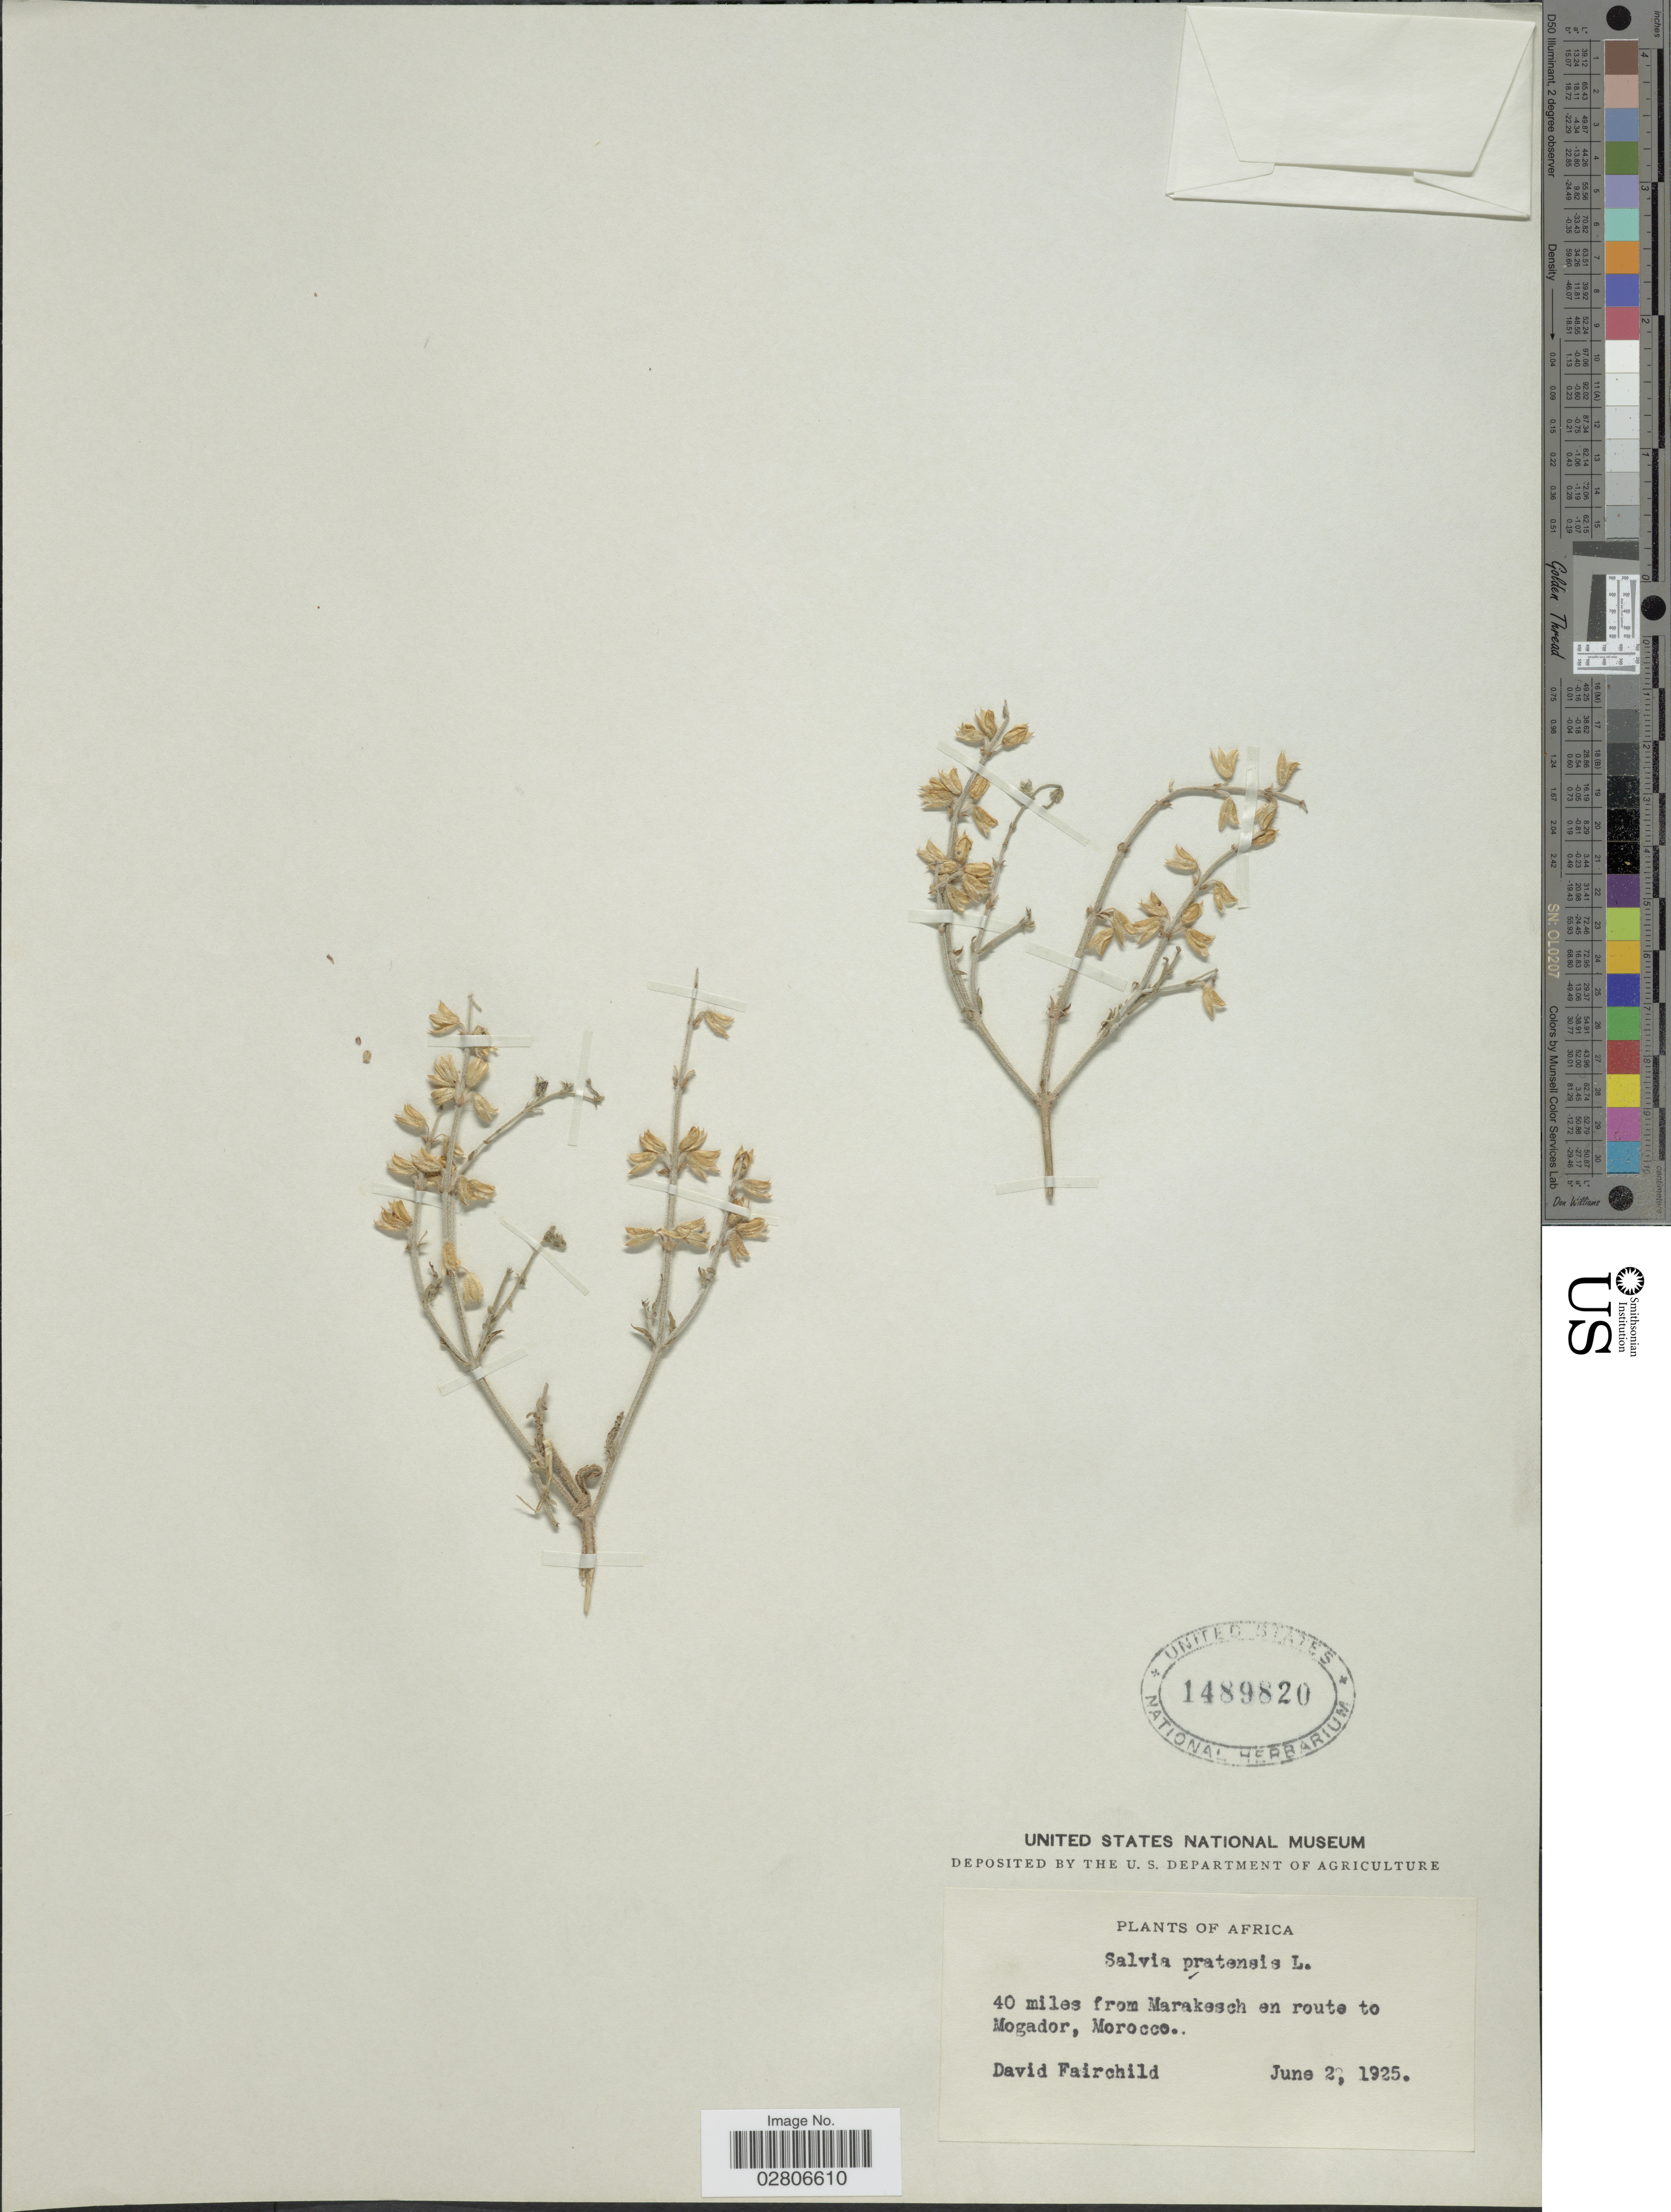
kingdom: Plantae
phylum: Tracheophyta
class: Magnoliopsida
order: Lamiales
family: Lamiaceae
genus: Salvia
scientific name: Salvia pratensis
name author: L.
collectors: D. Fairchild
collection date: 1925-06-02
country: Morocco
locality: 40 miles from Marakesch en route to Mogador.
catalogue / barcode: US 1489820